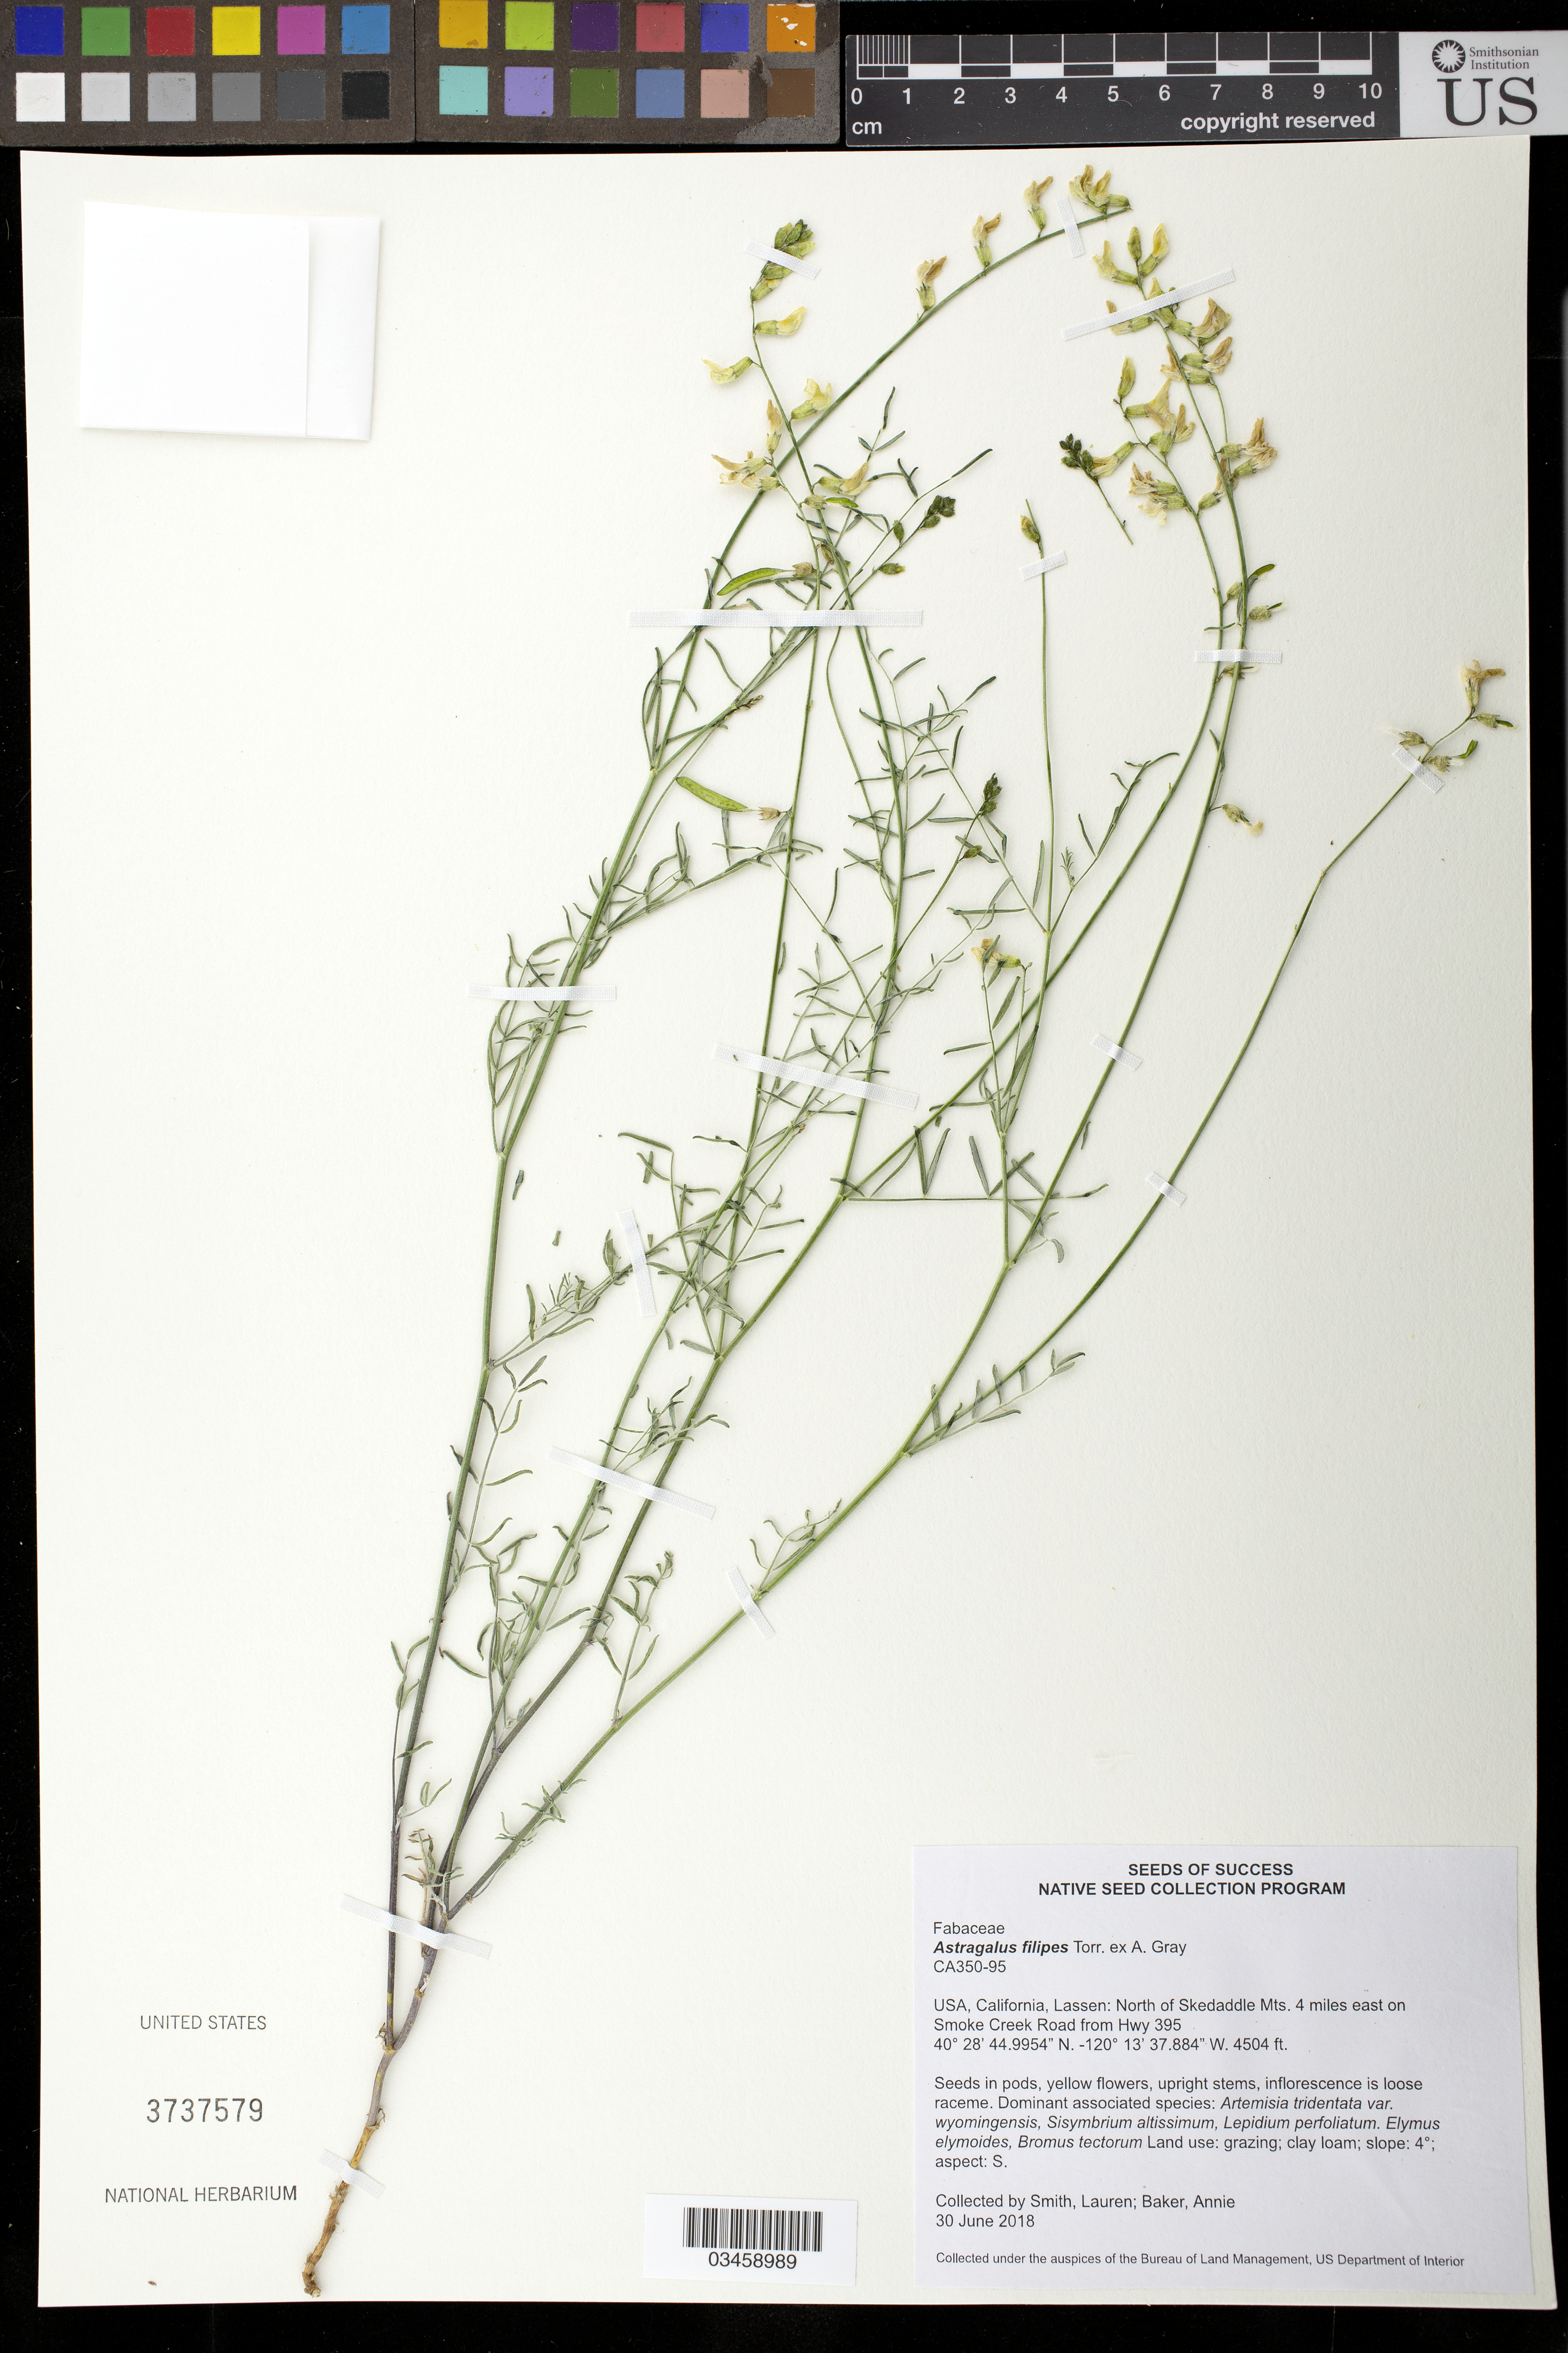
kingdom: Plantae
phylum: Tracheophyta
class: Magnoliopsida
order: Fabales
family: Fabaceae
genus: Astragalus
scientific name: Astragalus filipes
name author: A. Gray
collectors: L. Smith & A. Baker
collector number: CA350-95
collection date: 2018-06-30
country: United States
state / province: California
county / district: Lassen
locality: N of Skedaddle Mts, 4 mi. E on Smoke Creek Road from Hwy 395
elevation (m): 1373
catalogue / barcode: US 3737579